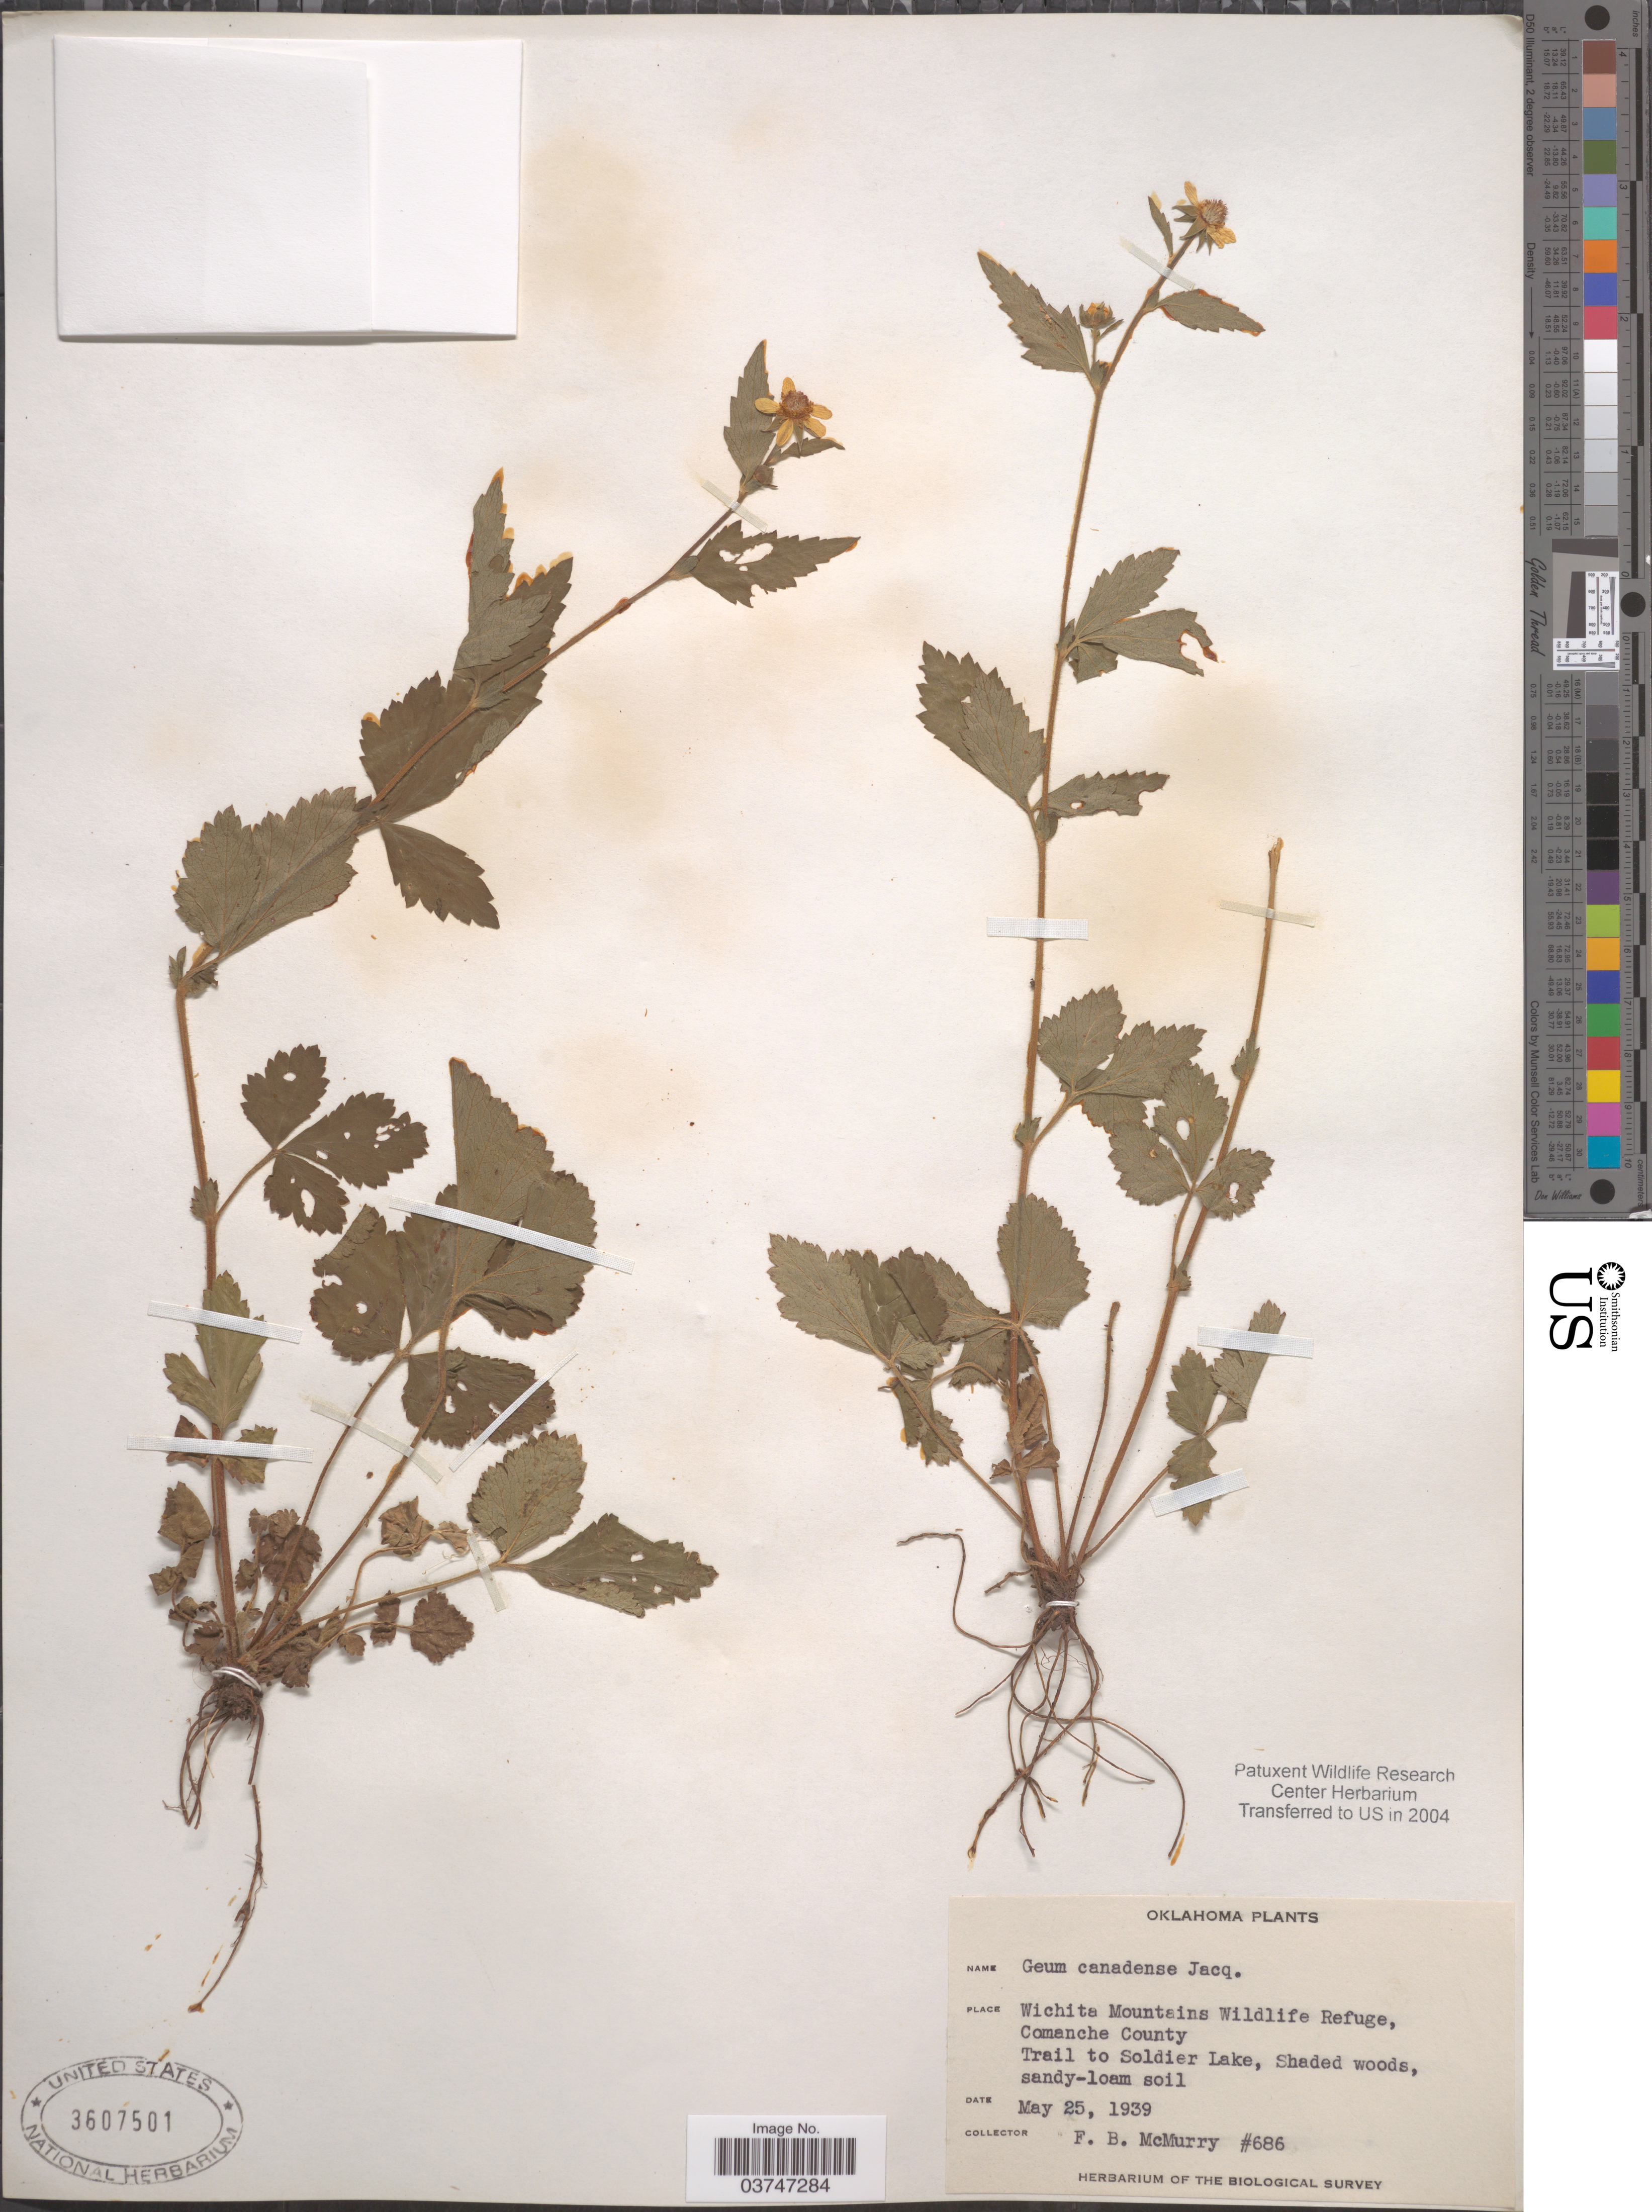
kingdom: Plantae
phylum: Tracheophyta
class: Magnoliopsida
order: Rosales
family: Rosaceae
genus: Geum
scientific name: Geum canadense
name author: Jacq.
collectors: F. B. McMurry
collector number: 686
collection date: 1939-05-25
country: United States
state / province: Oklahoma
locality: Wichita Mountains Wildlife Refuge Comanche County. Trail to Soldier Lake.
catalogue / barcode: US 3607501